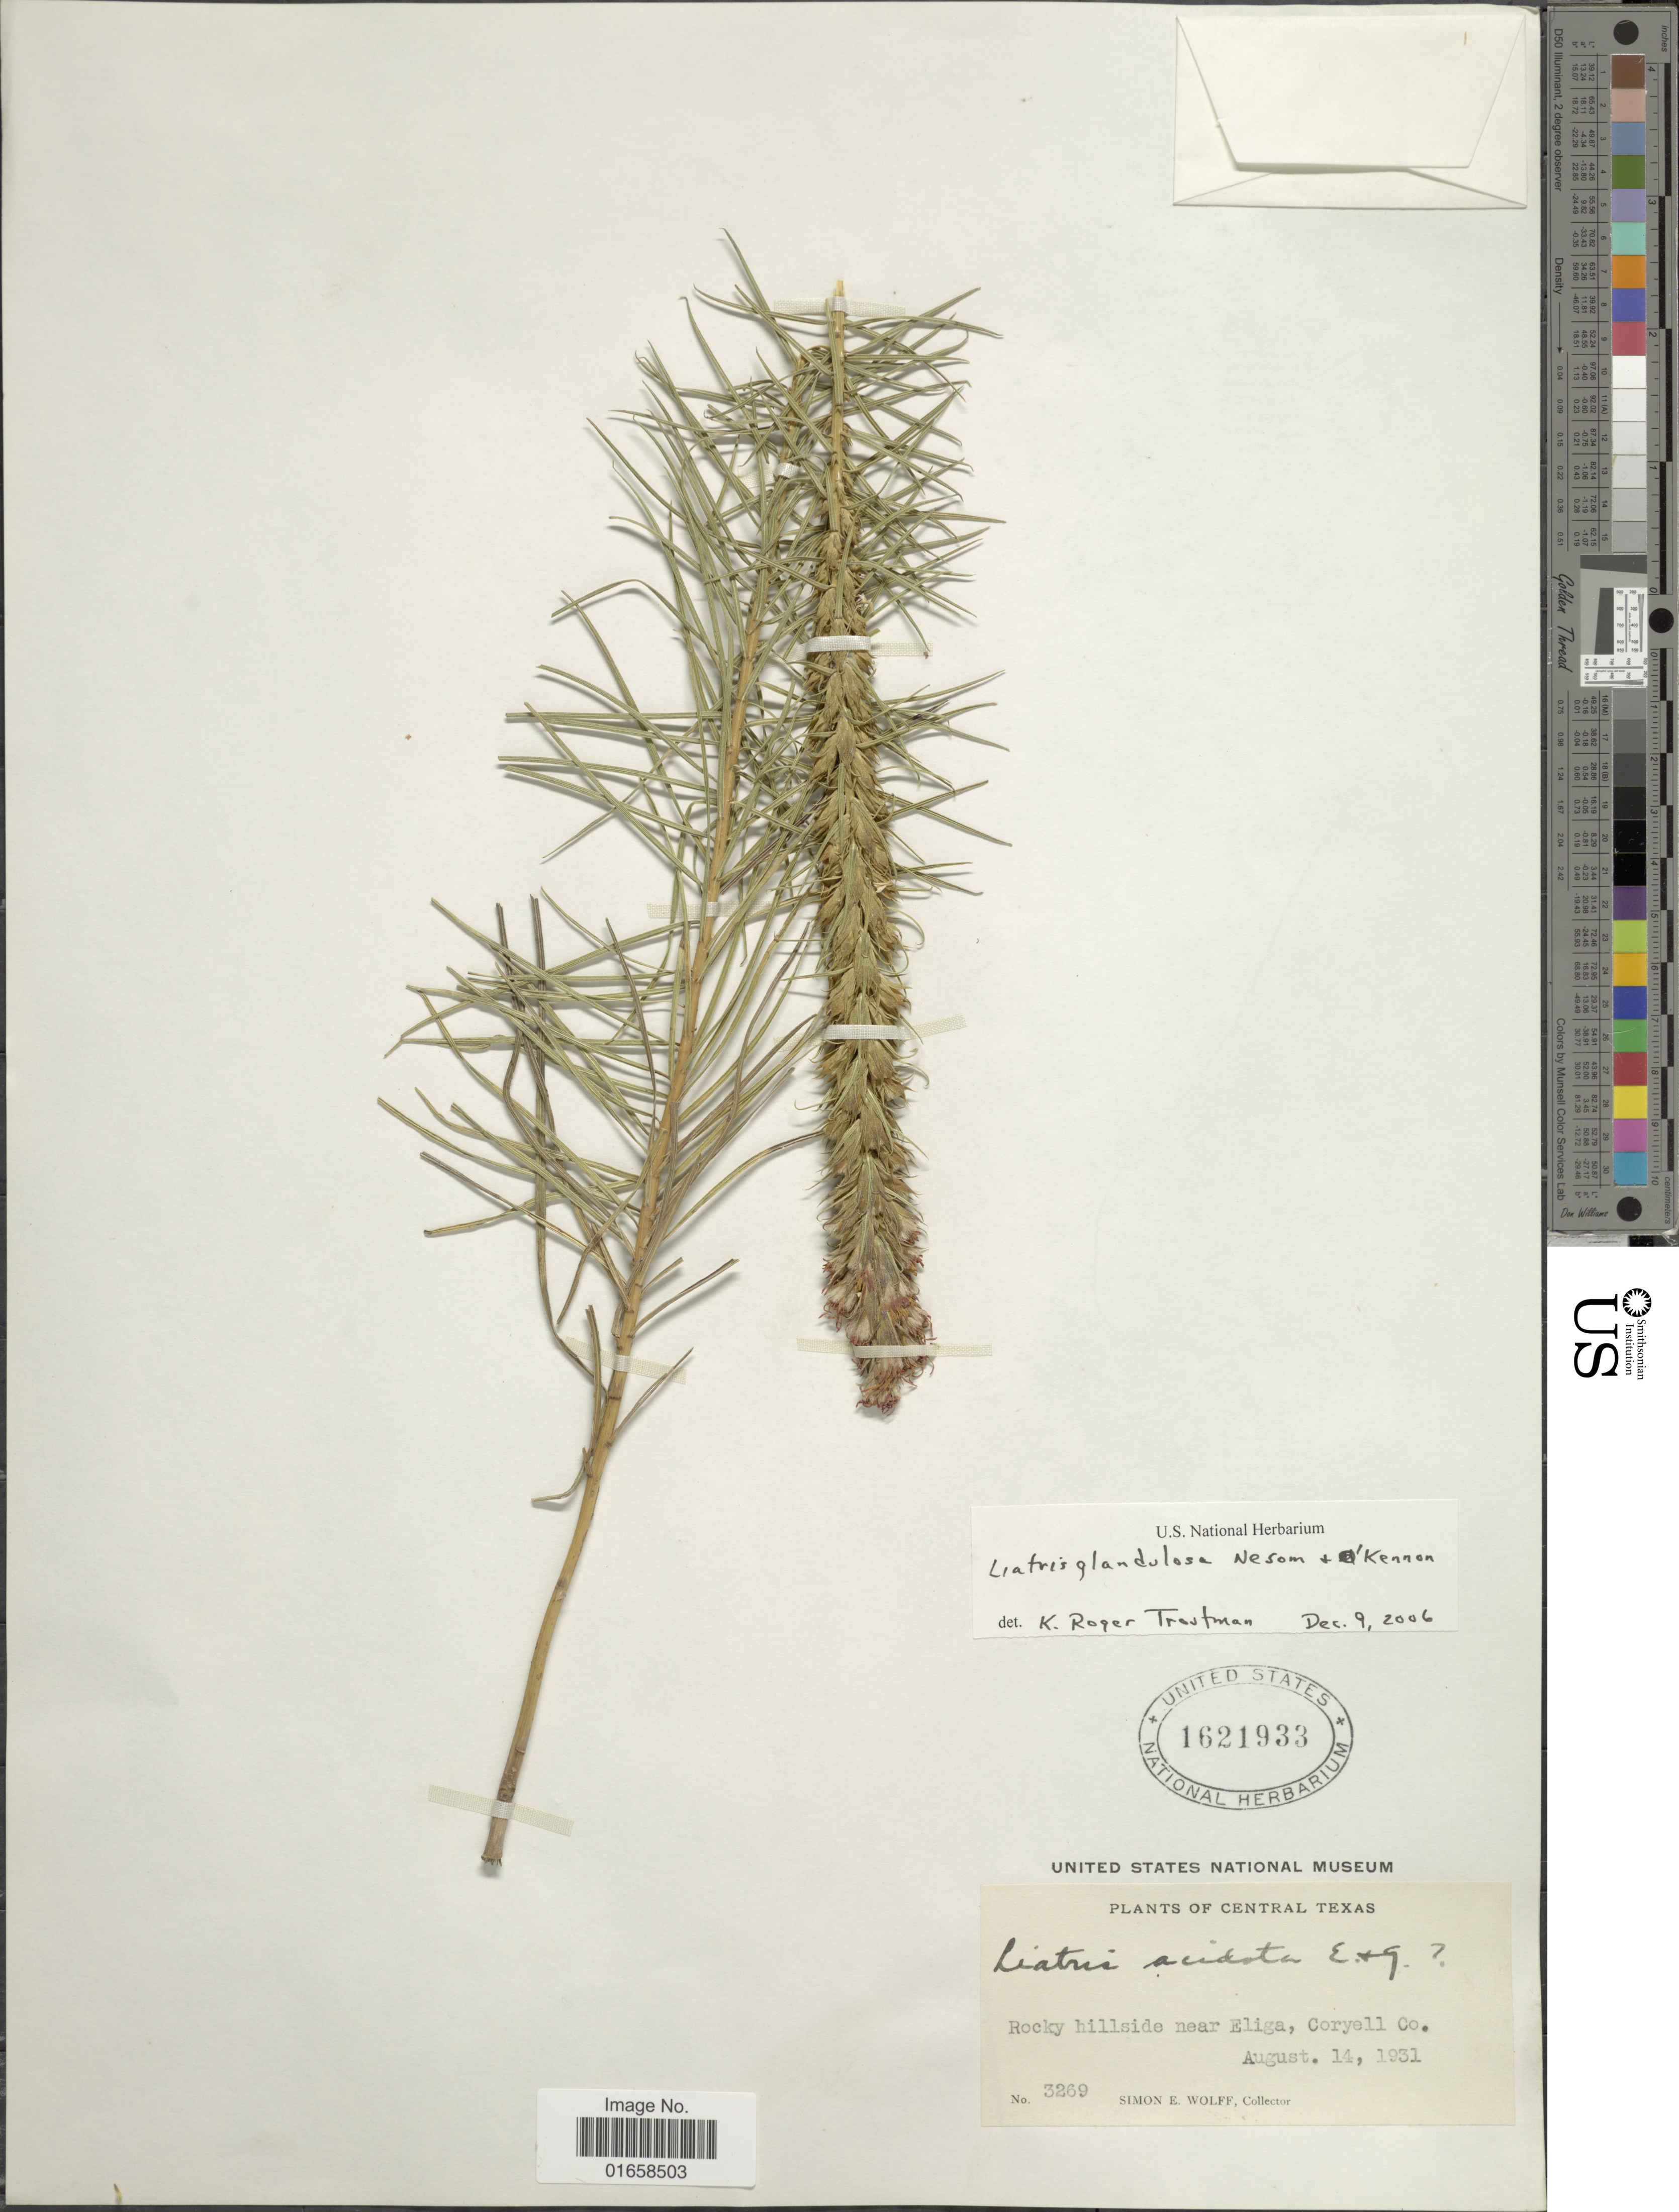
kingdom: Plantae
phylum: Tracheophyta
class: Magnoliopsida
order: Asterales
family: Asteraceae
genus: Liatris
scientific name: Liatris glandulosa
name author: G.L. Nesom & O'Kennon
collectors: S. E. Wolff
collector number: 3269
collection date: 1931-08-14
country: United States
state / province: Texas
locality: Central Texas, Rocky hillside near Eliga, Coryell Co.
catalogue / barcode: US 1621933